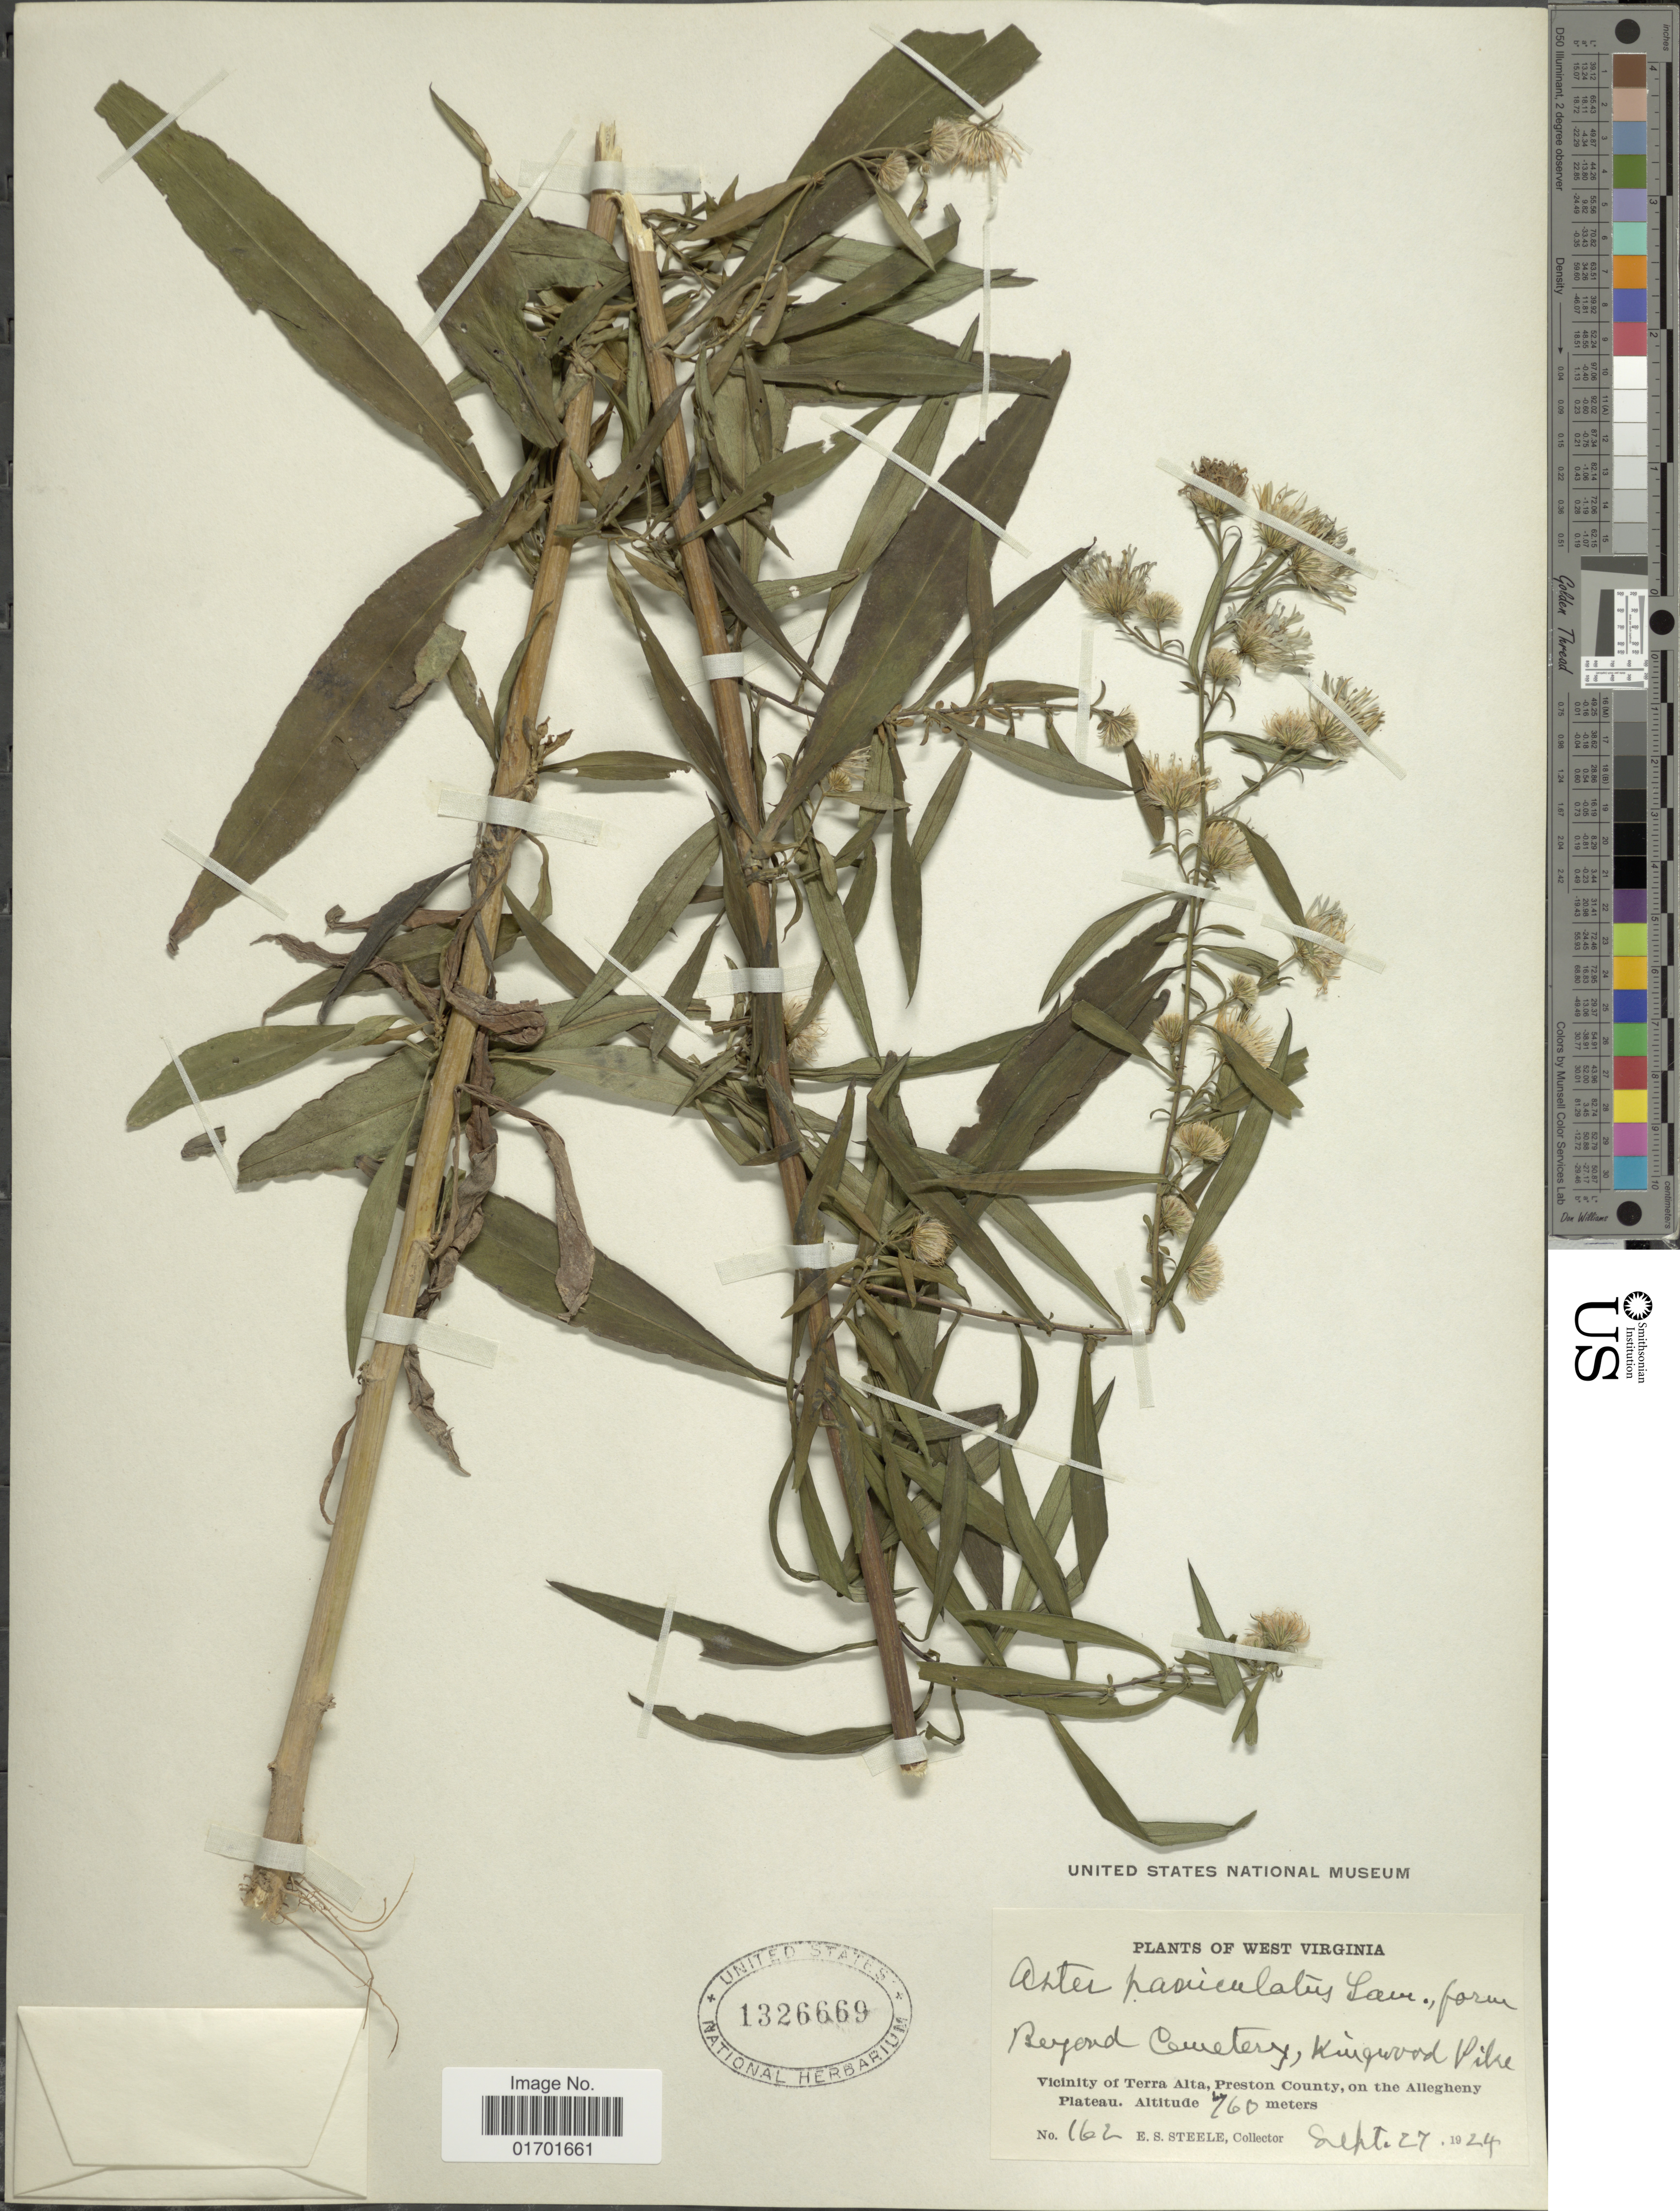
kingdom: Plantae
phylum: Tracheophyta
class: Magnoliopsida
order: Asterales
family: Asteraceae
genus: Symphyotrichum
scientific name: Symphyotrichum lanceolatum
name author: (Willd.) G.L. Nesom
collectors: E. Steele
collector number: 162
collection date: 1924-09-27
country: United States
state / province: West Virginia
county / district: Preston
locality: Beyond Cemetery, Kingswood Ville, Vicinity of Terra Alta, Preston County, on the Allegheny Plateau.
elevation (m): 760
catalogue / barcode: US 1326669